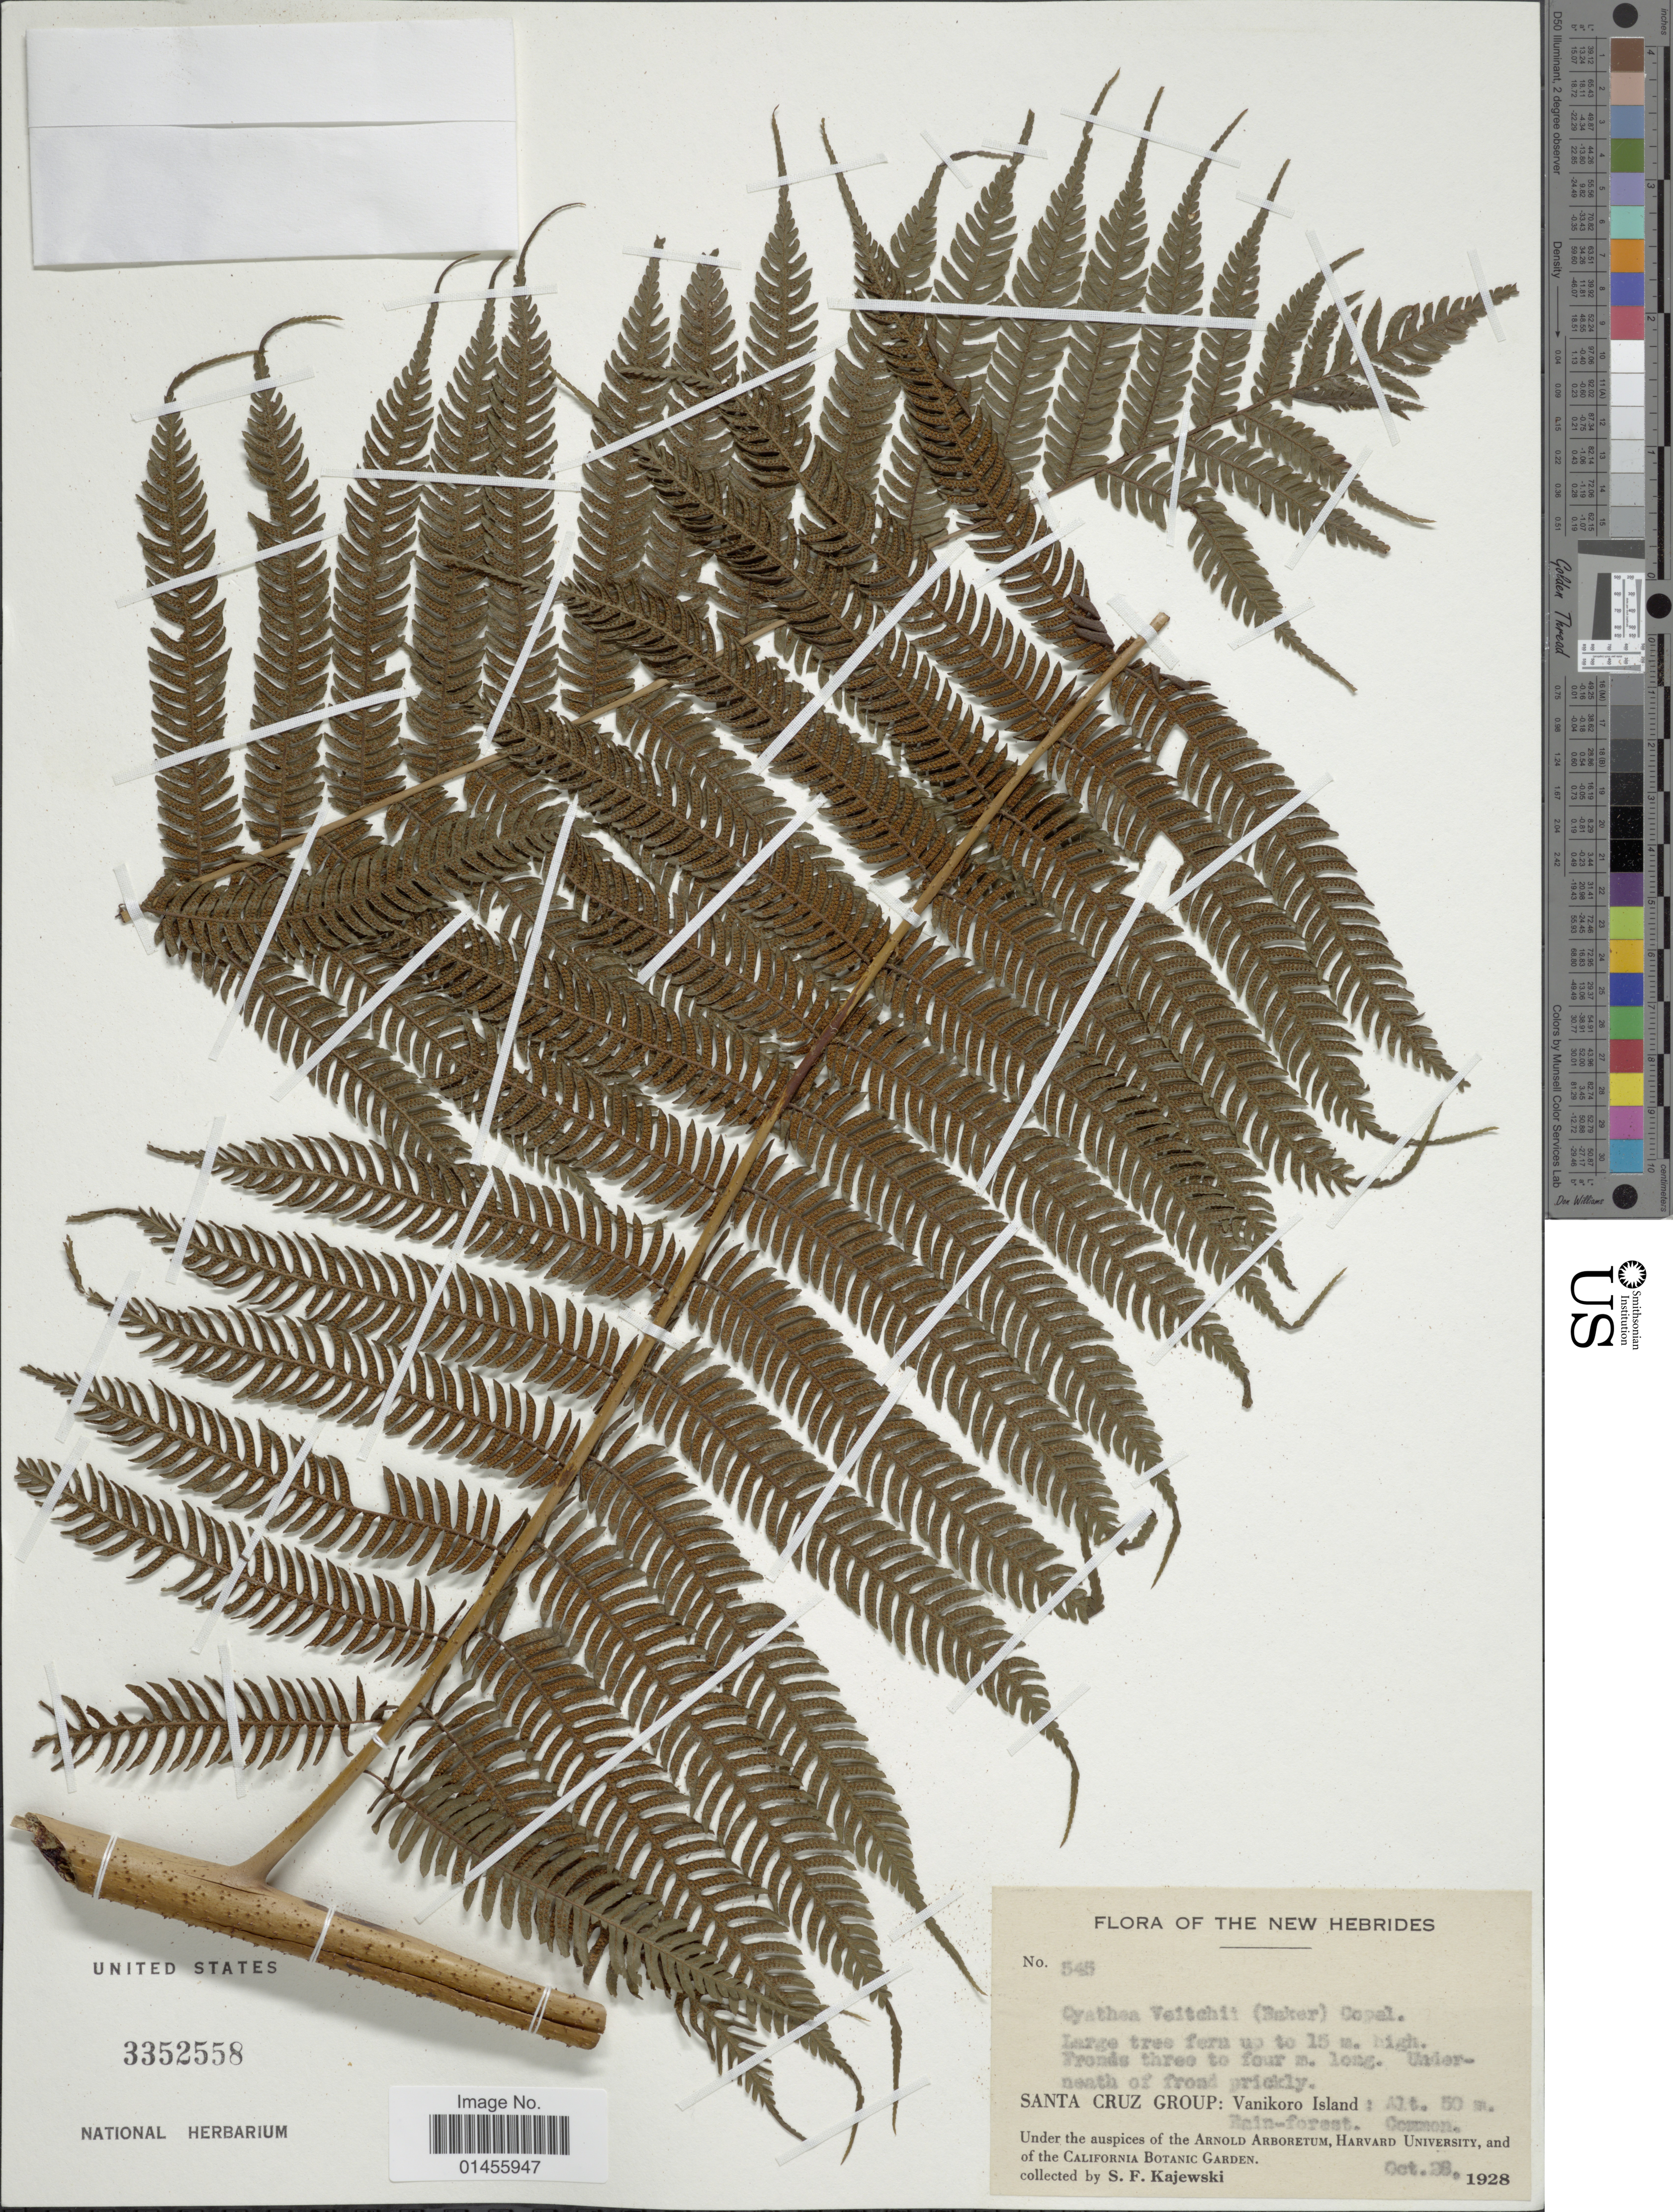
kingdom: Plantae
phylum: Tracheophyta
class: Polypodiopsida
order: Cyatheales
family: Cyatheaceae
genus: Alsophila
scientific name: Alsophila veitchii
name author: Baker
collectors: S. Kajewski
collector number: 545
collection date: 1928-10-28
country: Vanuatu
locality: The New Hebrides. Santa Cruz Group: Vanikoro Island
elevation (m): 50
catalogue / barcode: US 3352558